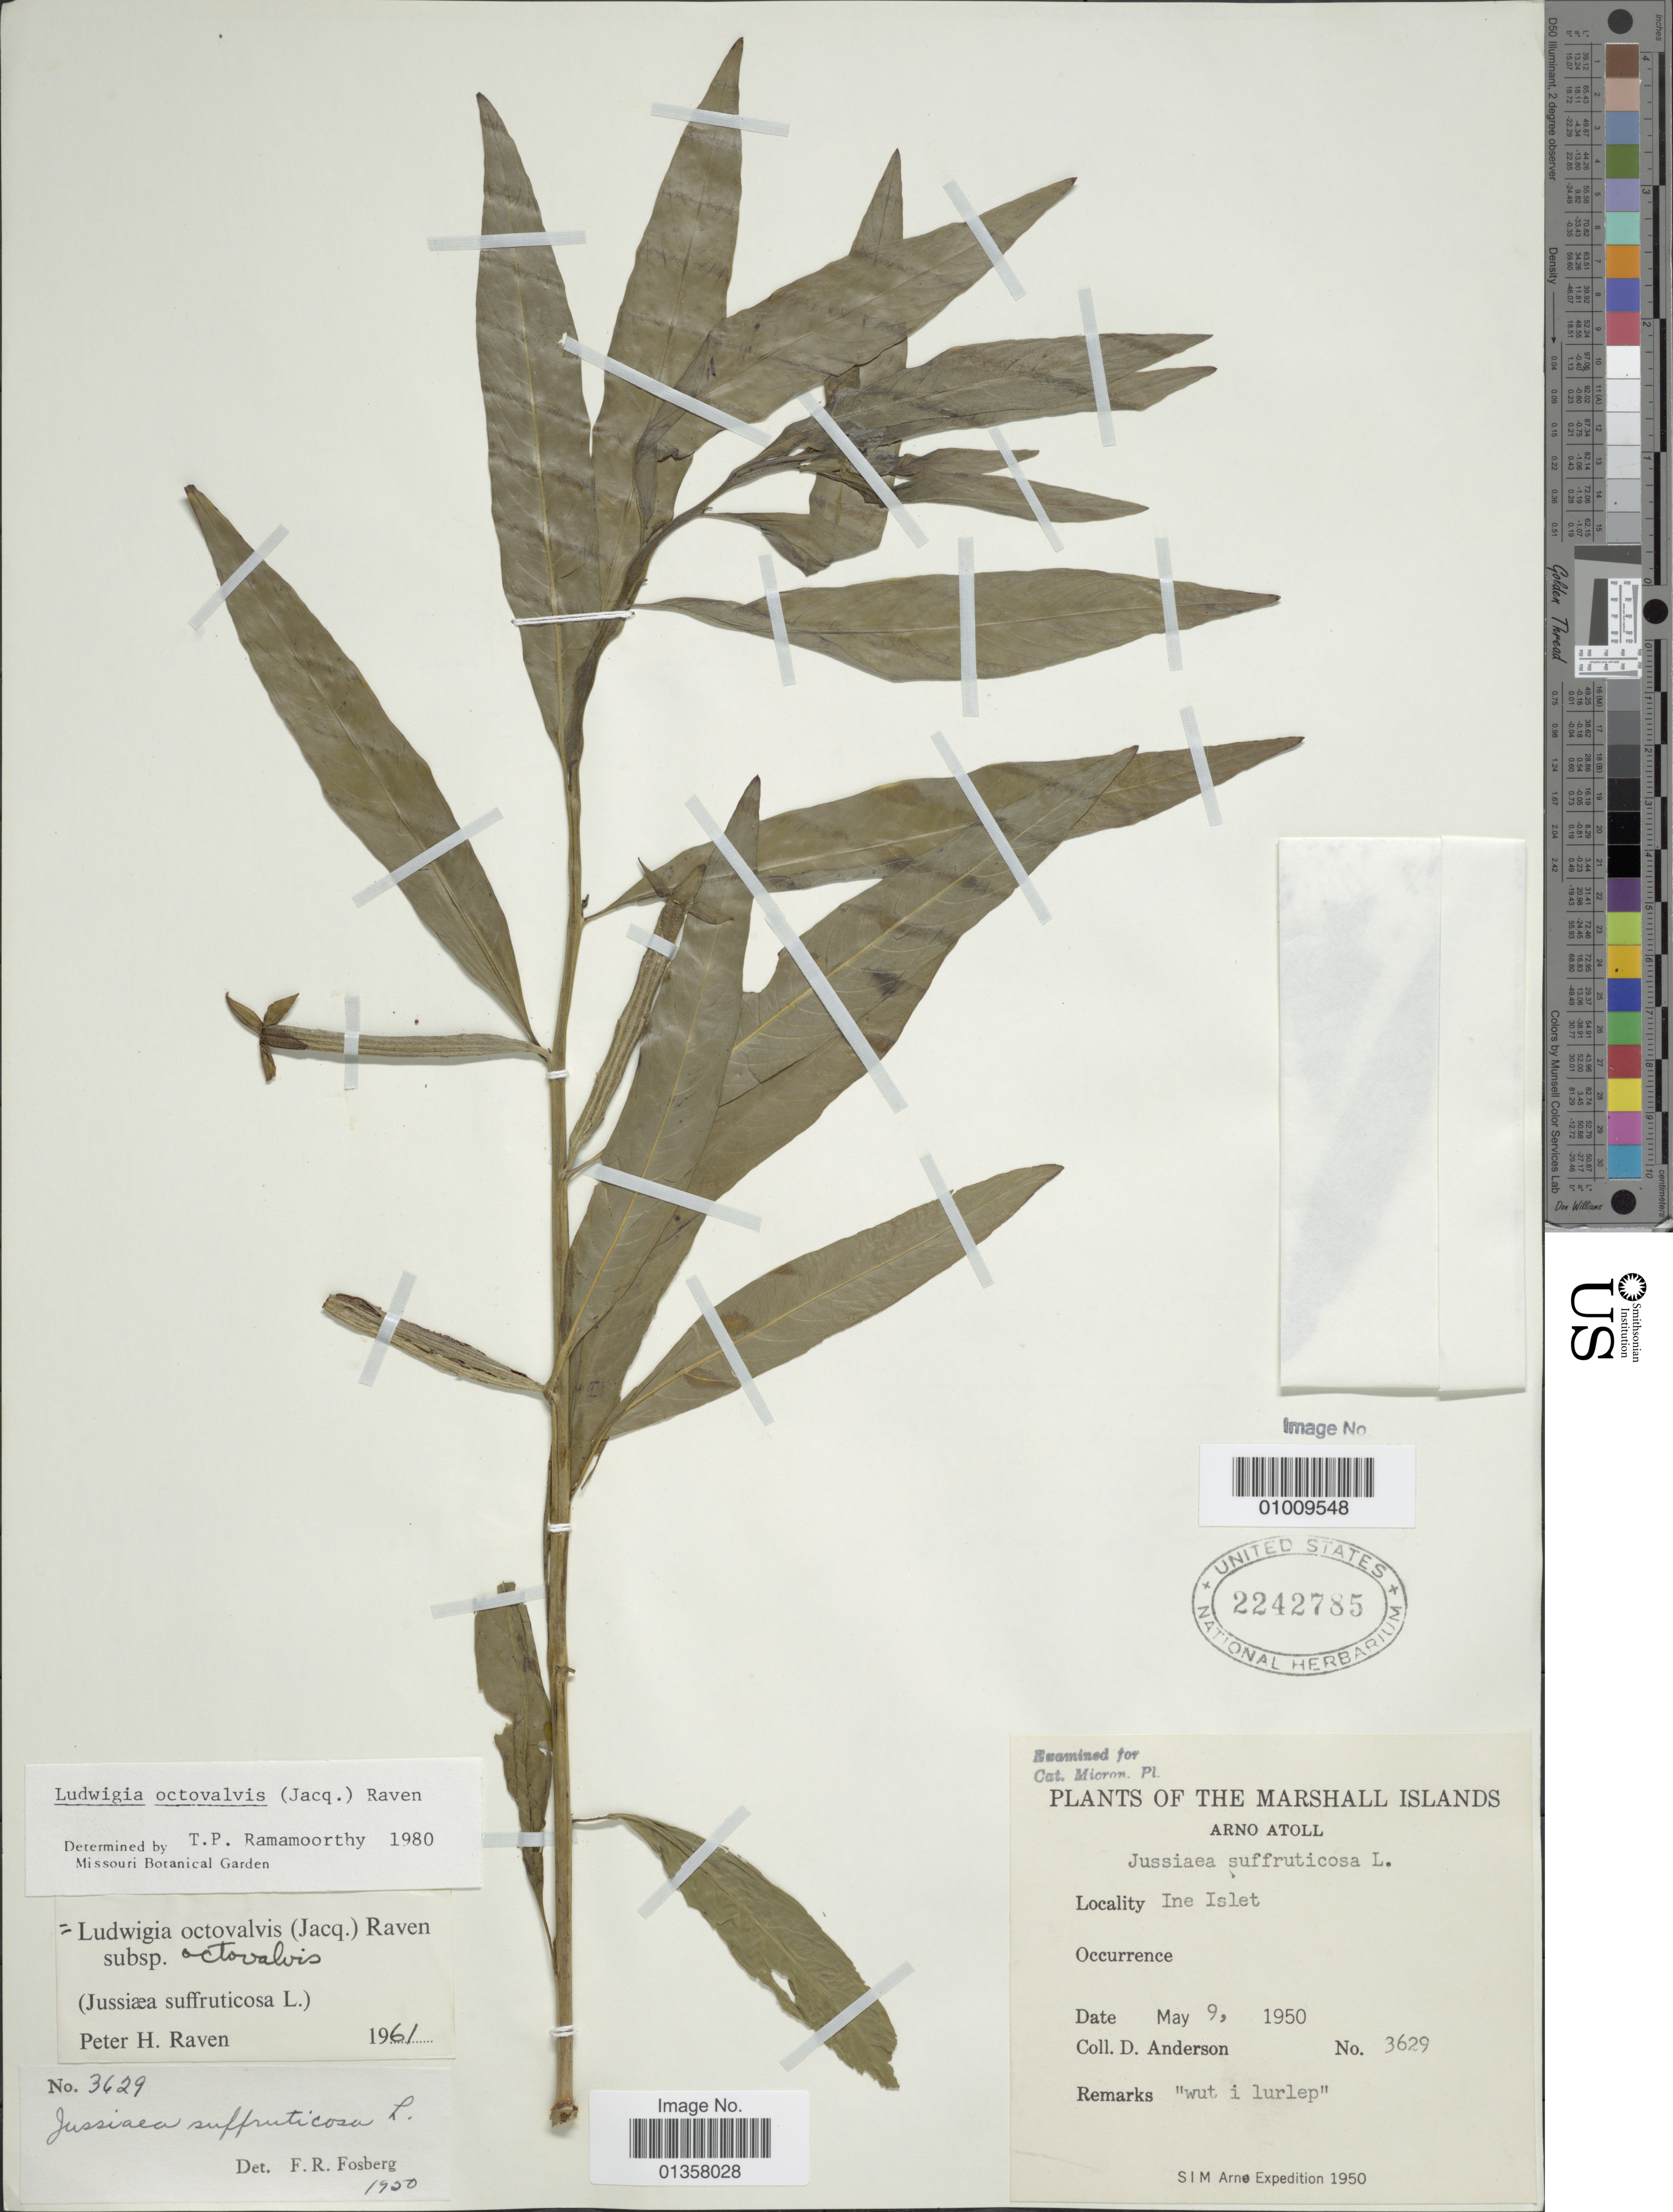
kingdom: Plantae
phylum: Tracheophyta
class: Magnoliopsida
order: Myrtales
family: Onagraceae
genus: Ludwigia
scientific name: Ludwigia octovalvis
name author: (Jacq.) P.H. Raven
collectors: D. Anderson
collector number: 3629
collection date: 1950-05-09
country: Marshall Islands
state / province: Arno Atoll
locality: Arno Atoll, Ine Islet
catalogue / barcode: US 224785